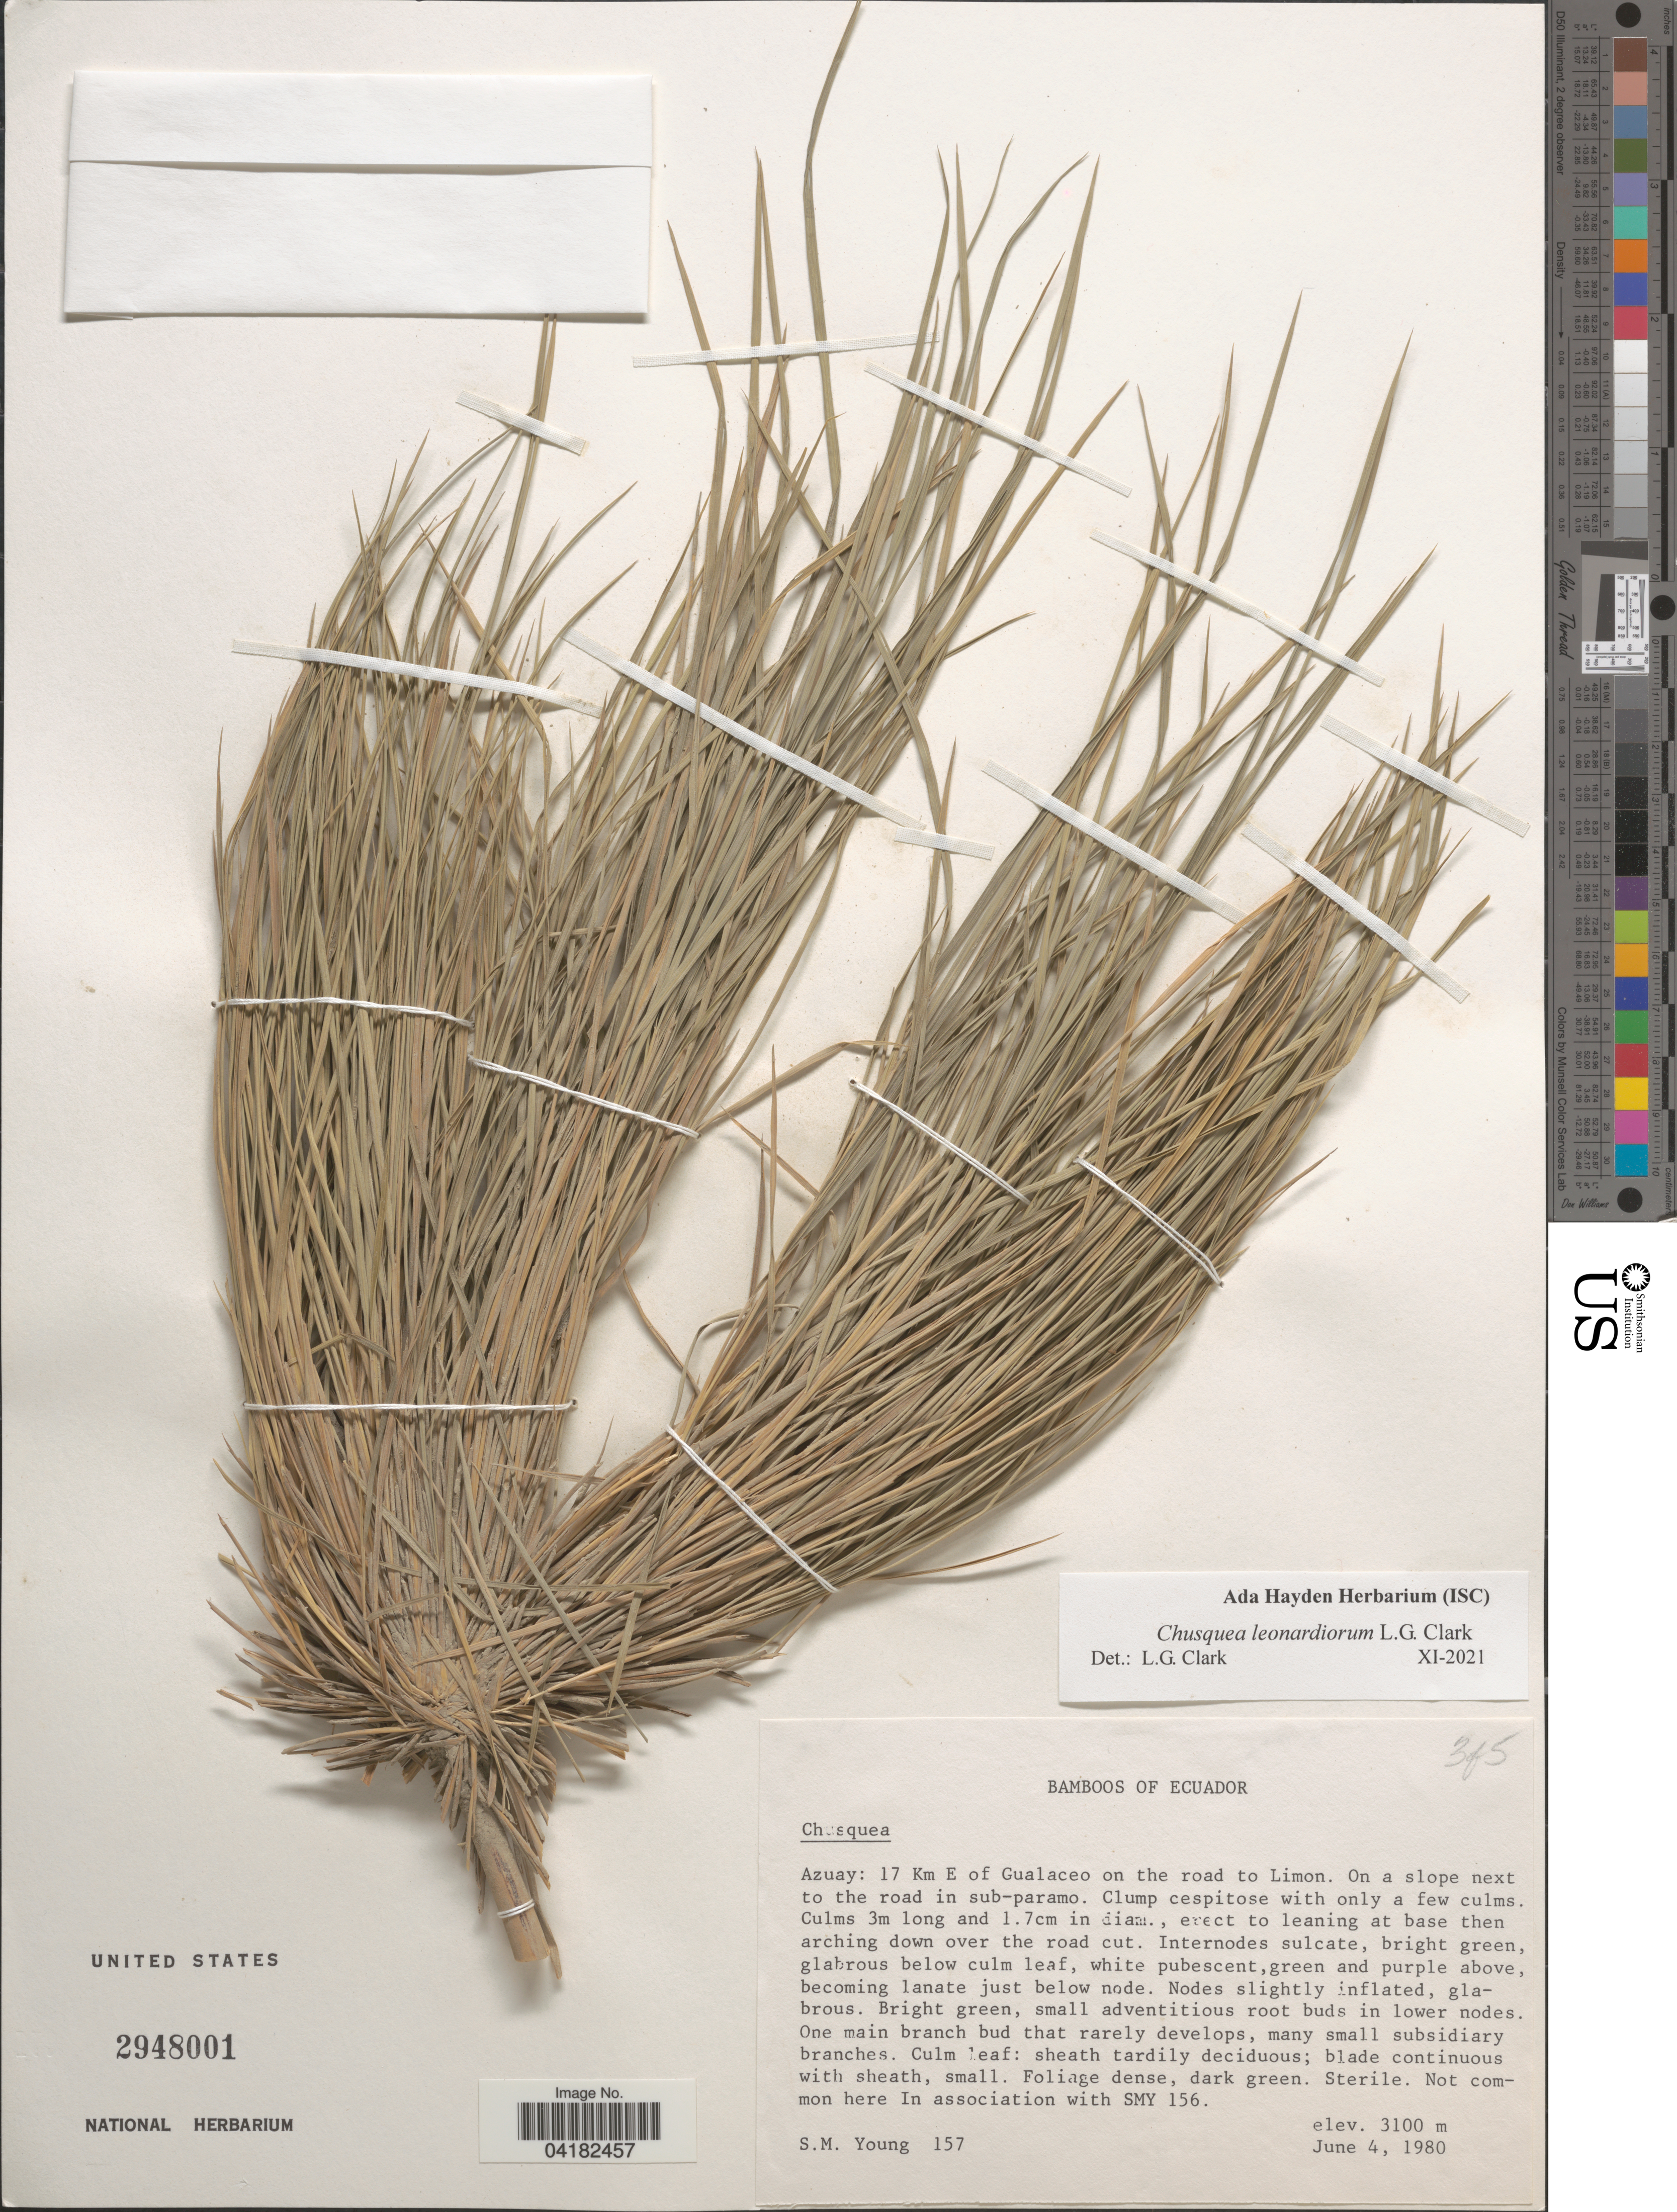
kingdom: Plantae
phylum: Tracheophyta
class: Liliopsida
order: Poales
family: Poaceae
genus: Chusquea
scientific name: Chusquea leonardiorum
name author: L.G. Clark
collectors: S. Young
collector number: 157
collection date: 1980-06-04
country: Ecuador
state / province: Azuay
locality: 17 Km E of Gualaceo on the road to Limon.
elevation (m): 3100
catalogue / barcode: US 2948001